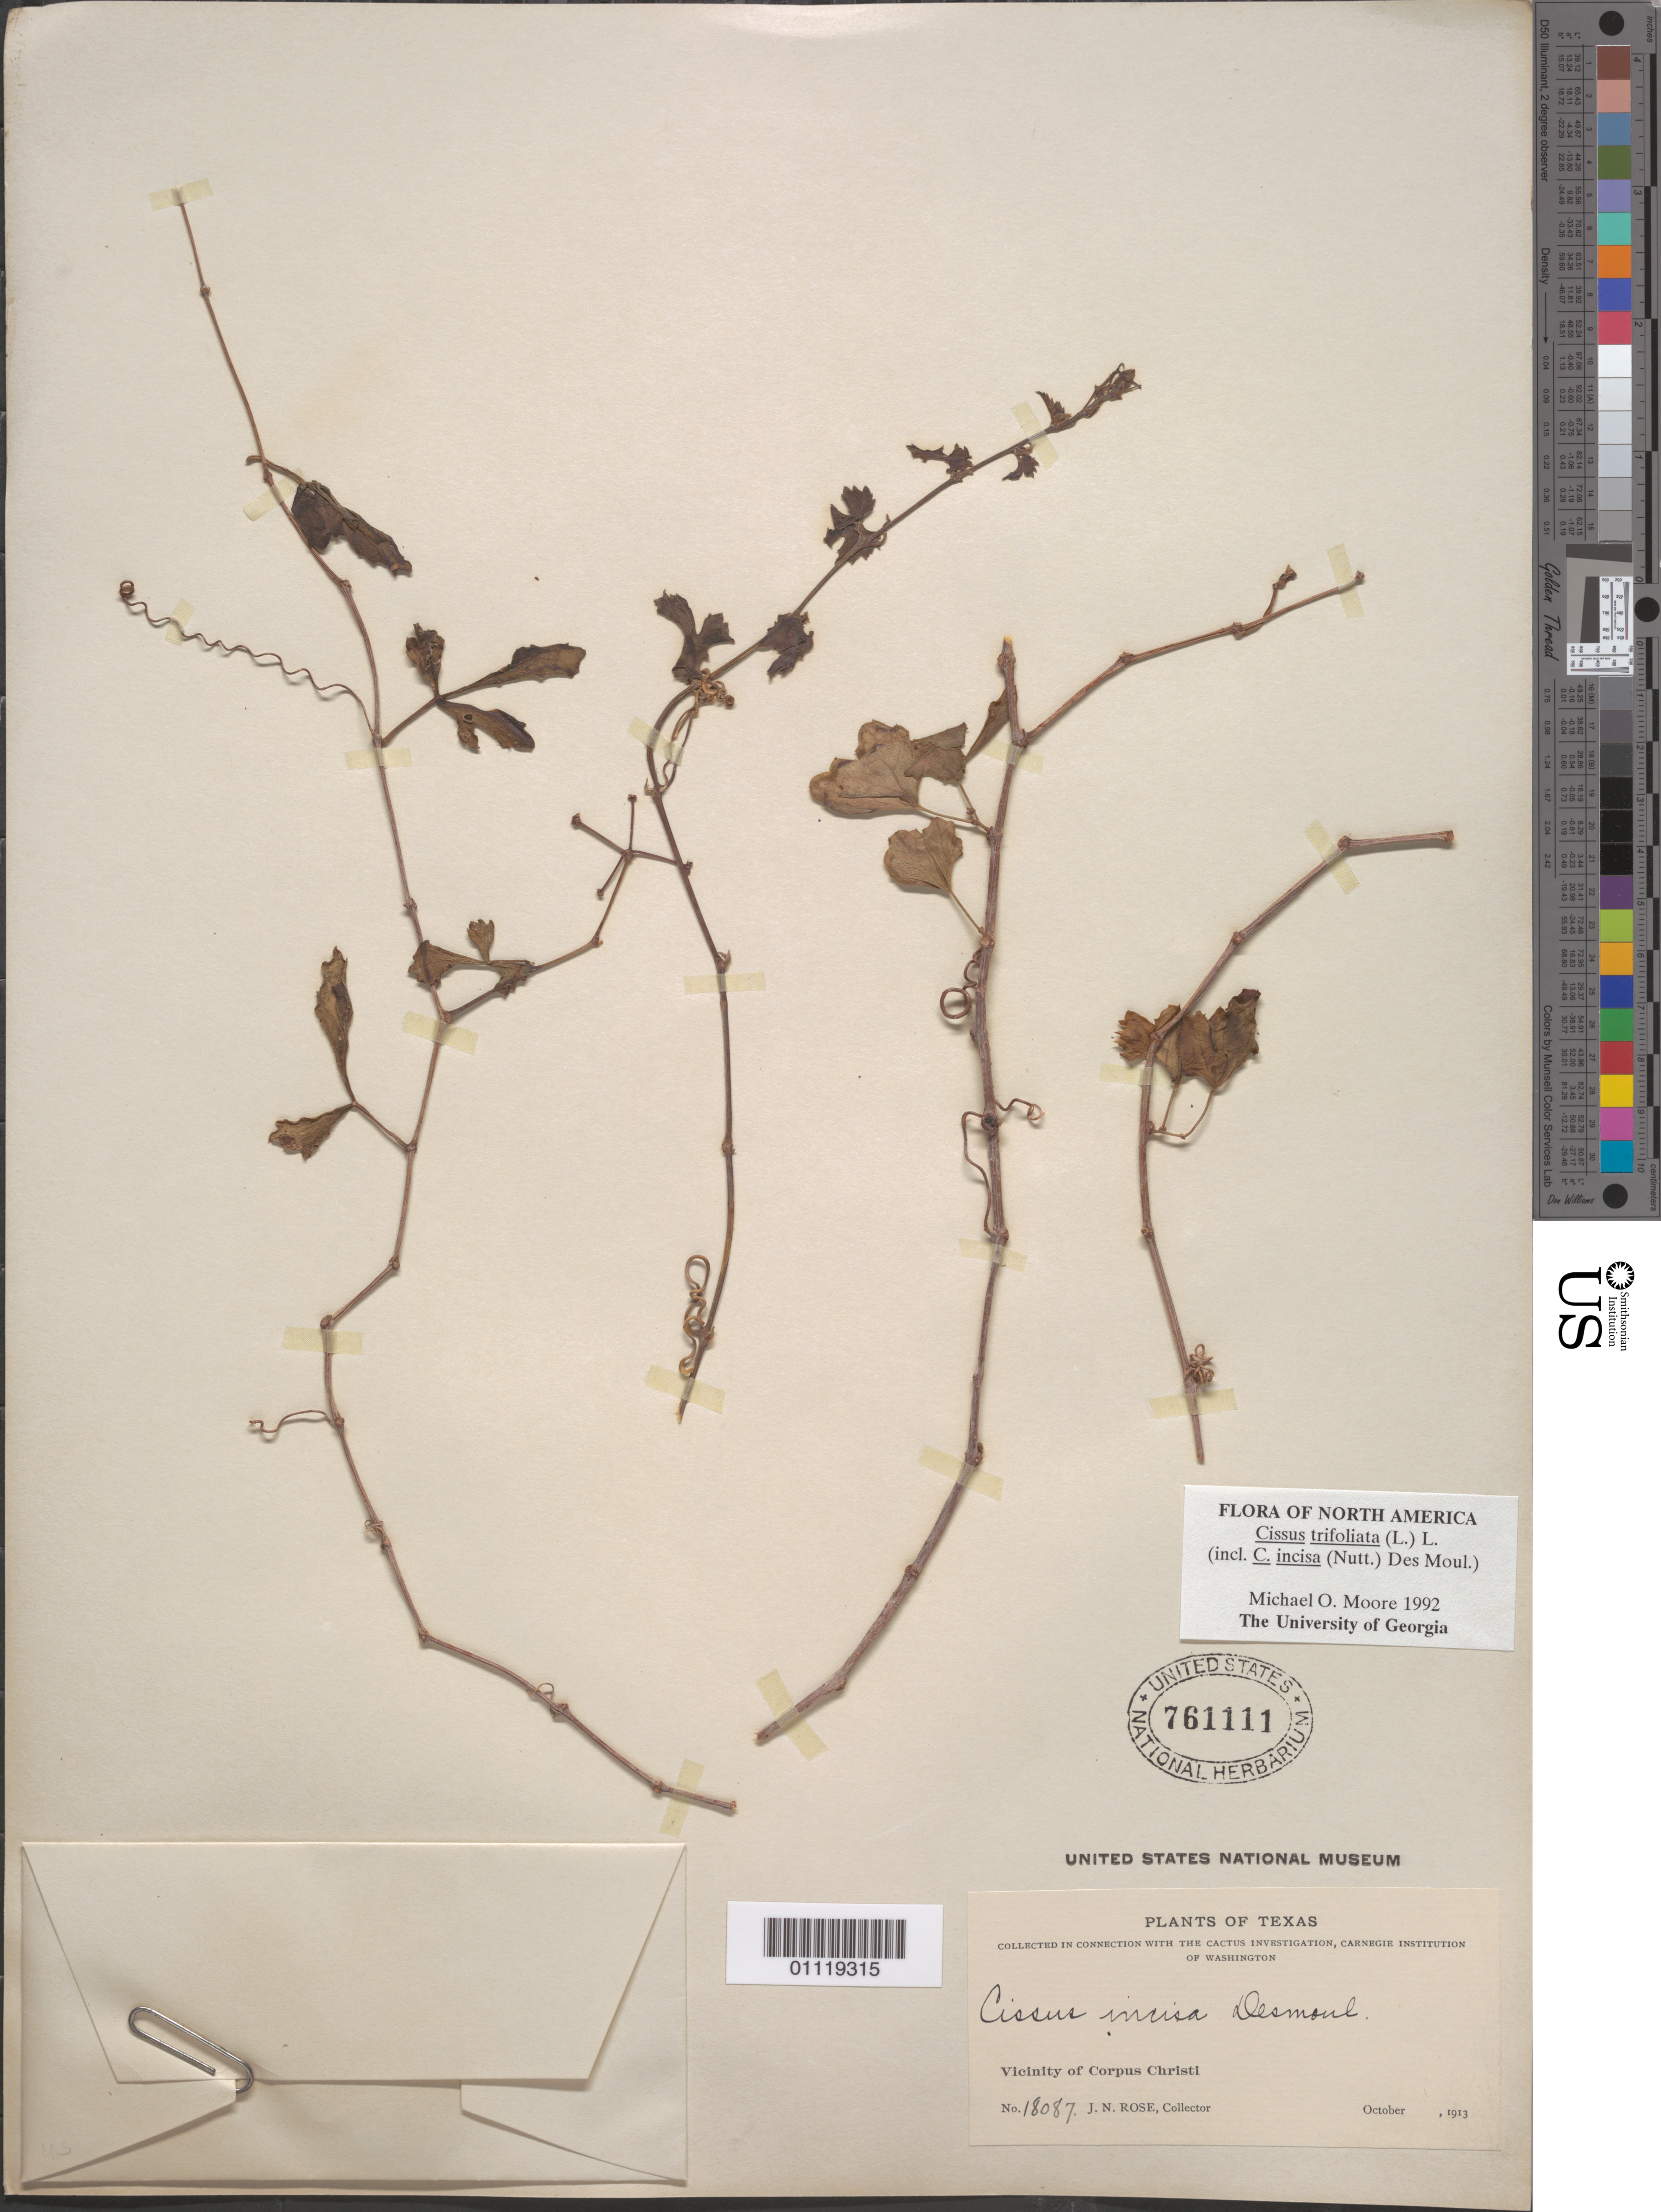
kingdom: Plantae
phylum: Tracheophyta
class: Magnoliopsida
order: Vitales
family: Vitaceae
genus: Cissus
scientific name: Cissus trifoliata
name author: (L.) L.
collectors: J. N. Rose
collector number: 18087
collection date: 1913-10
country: United States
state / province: Texas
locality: Vicinity of Corpus Christi.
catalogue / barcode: US 761111